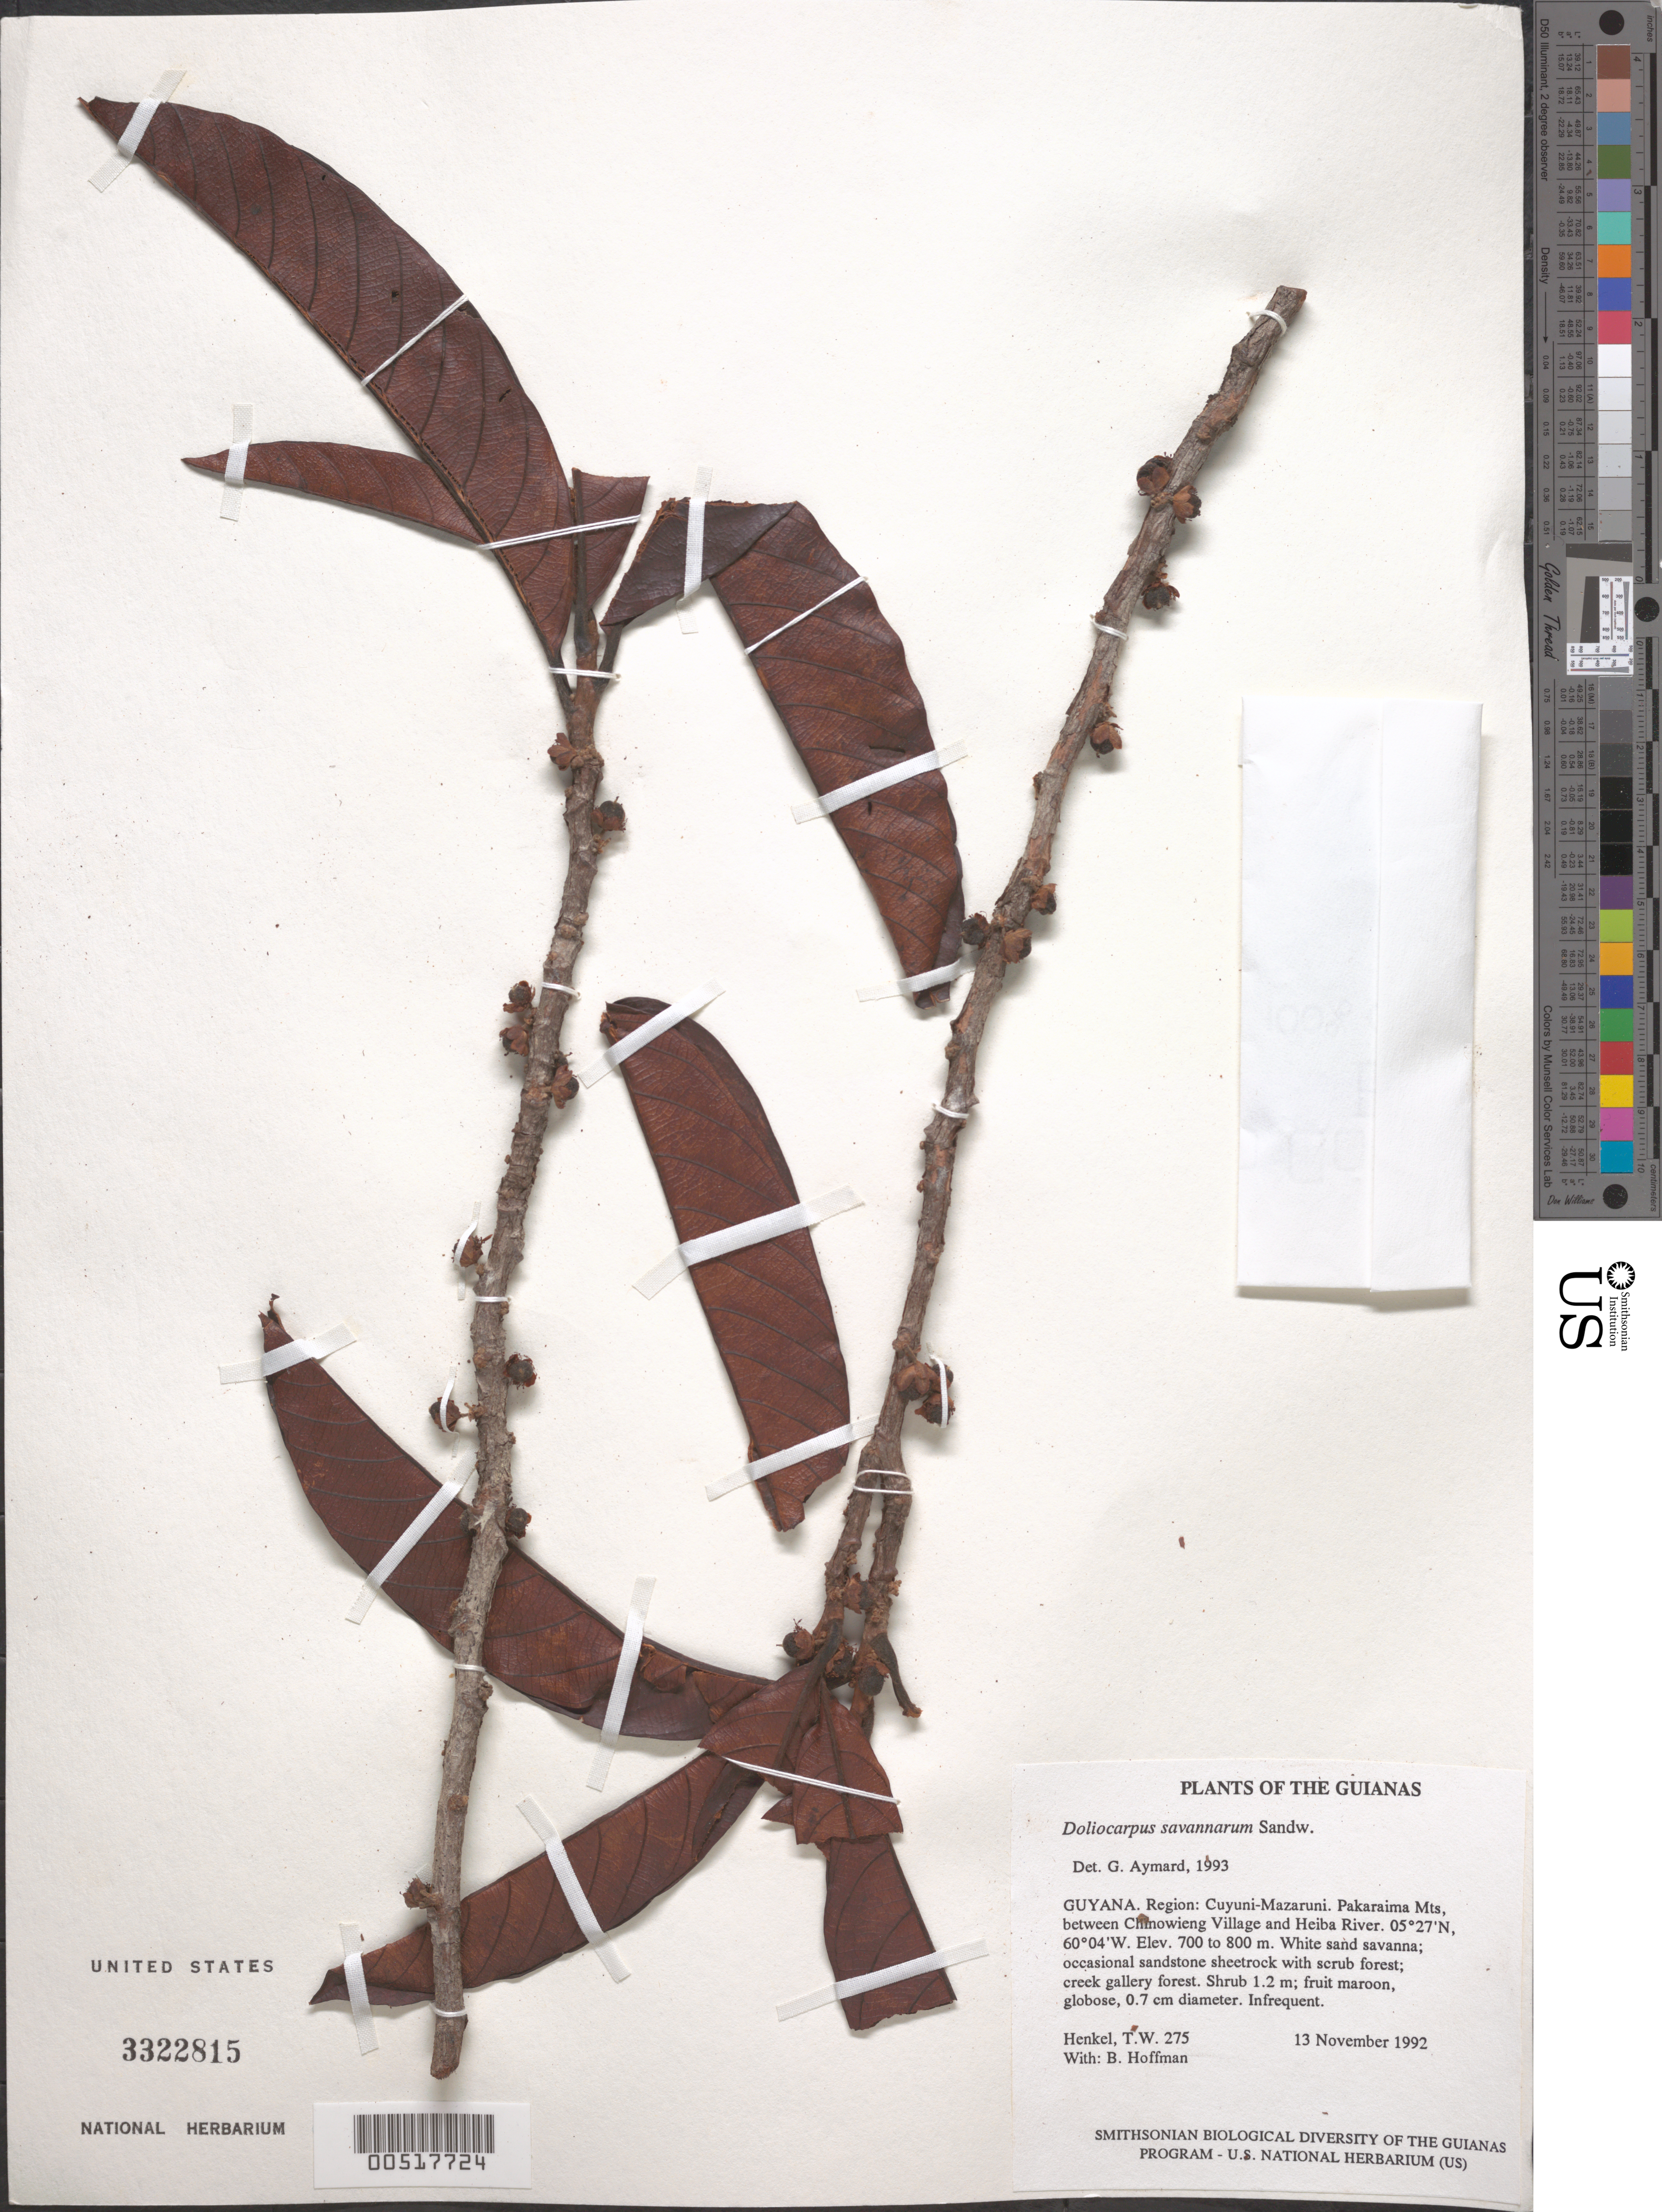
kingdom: Plantae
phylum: Tracheophyta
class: Magnoliopsida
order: Dilleniales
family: Dilleniaceae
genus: Doliocarpus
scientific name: Doliocarpus savannarum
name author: Sandwith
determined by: Aymard C., G. A., (PORT), Univ. Nac. Exp. de los Llanos Ezequiel Zamora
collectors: T. Henkel & B. Hoffman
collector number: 275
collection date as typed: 13 November 1992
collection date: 1992-11-13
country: Guyana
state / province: Cuyuni-Mazaruni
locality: Pakaraima Mts, between Chinowieng Village and Heiba River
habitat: White sand savanna; occasional sandstone sheetrock with scrub forest; creek gallery forest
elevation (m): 700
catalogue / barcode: US 3322815